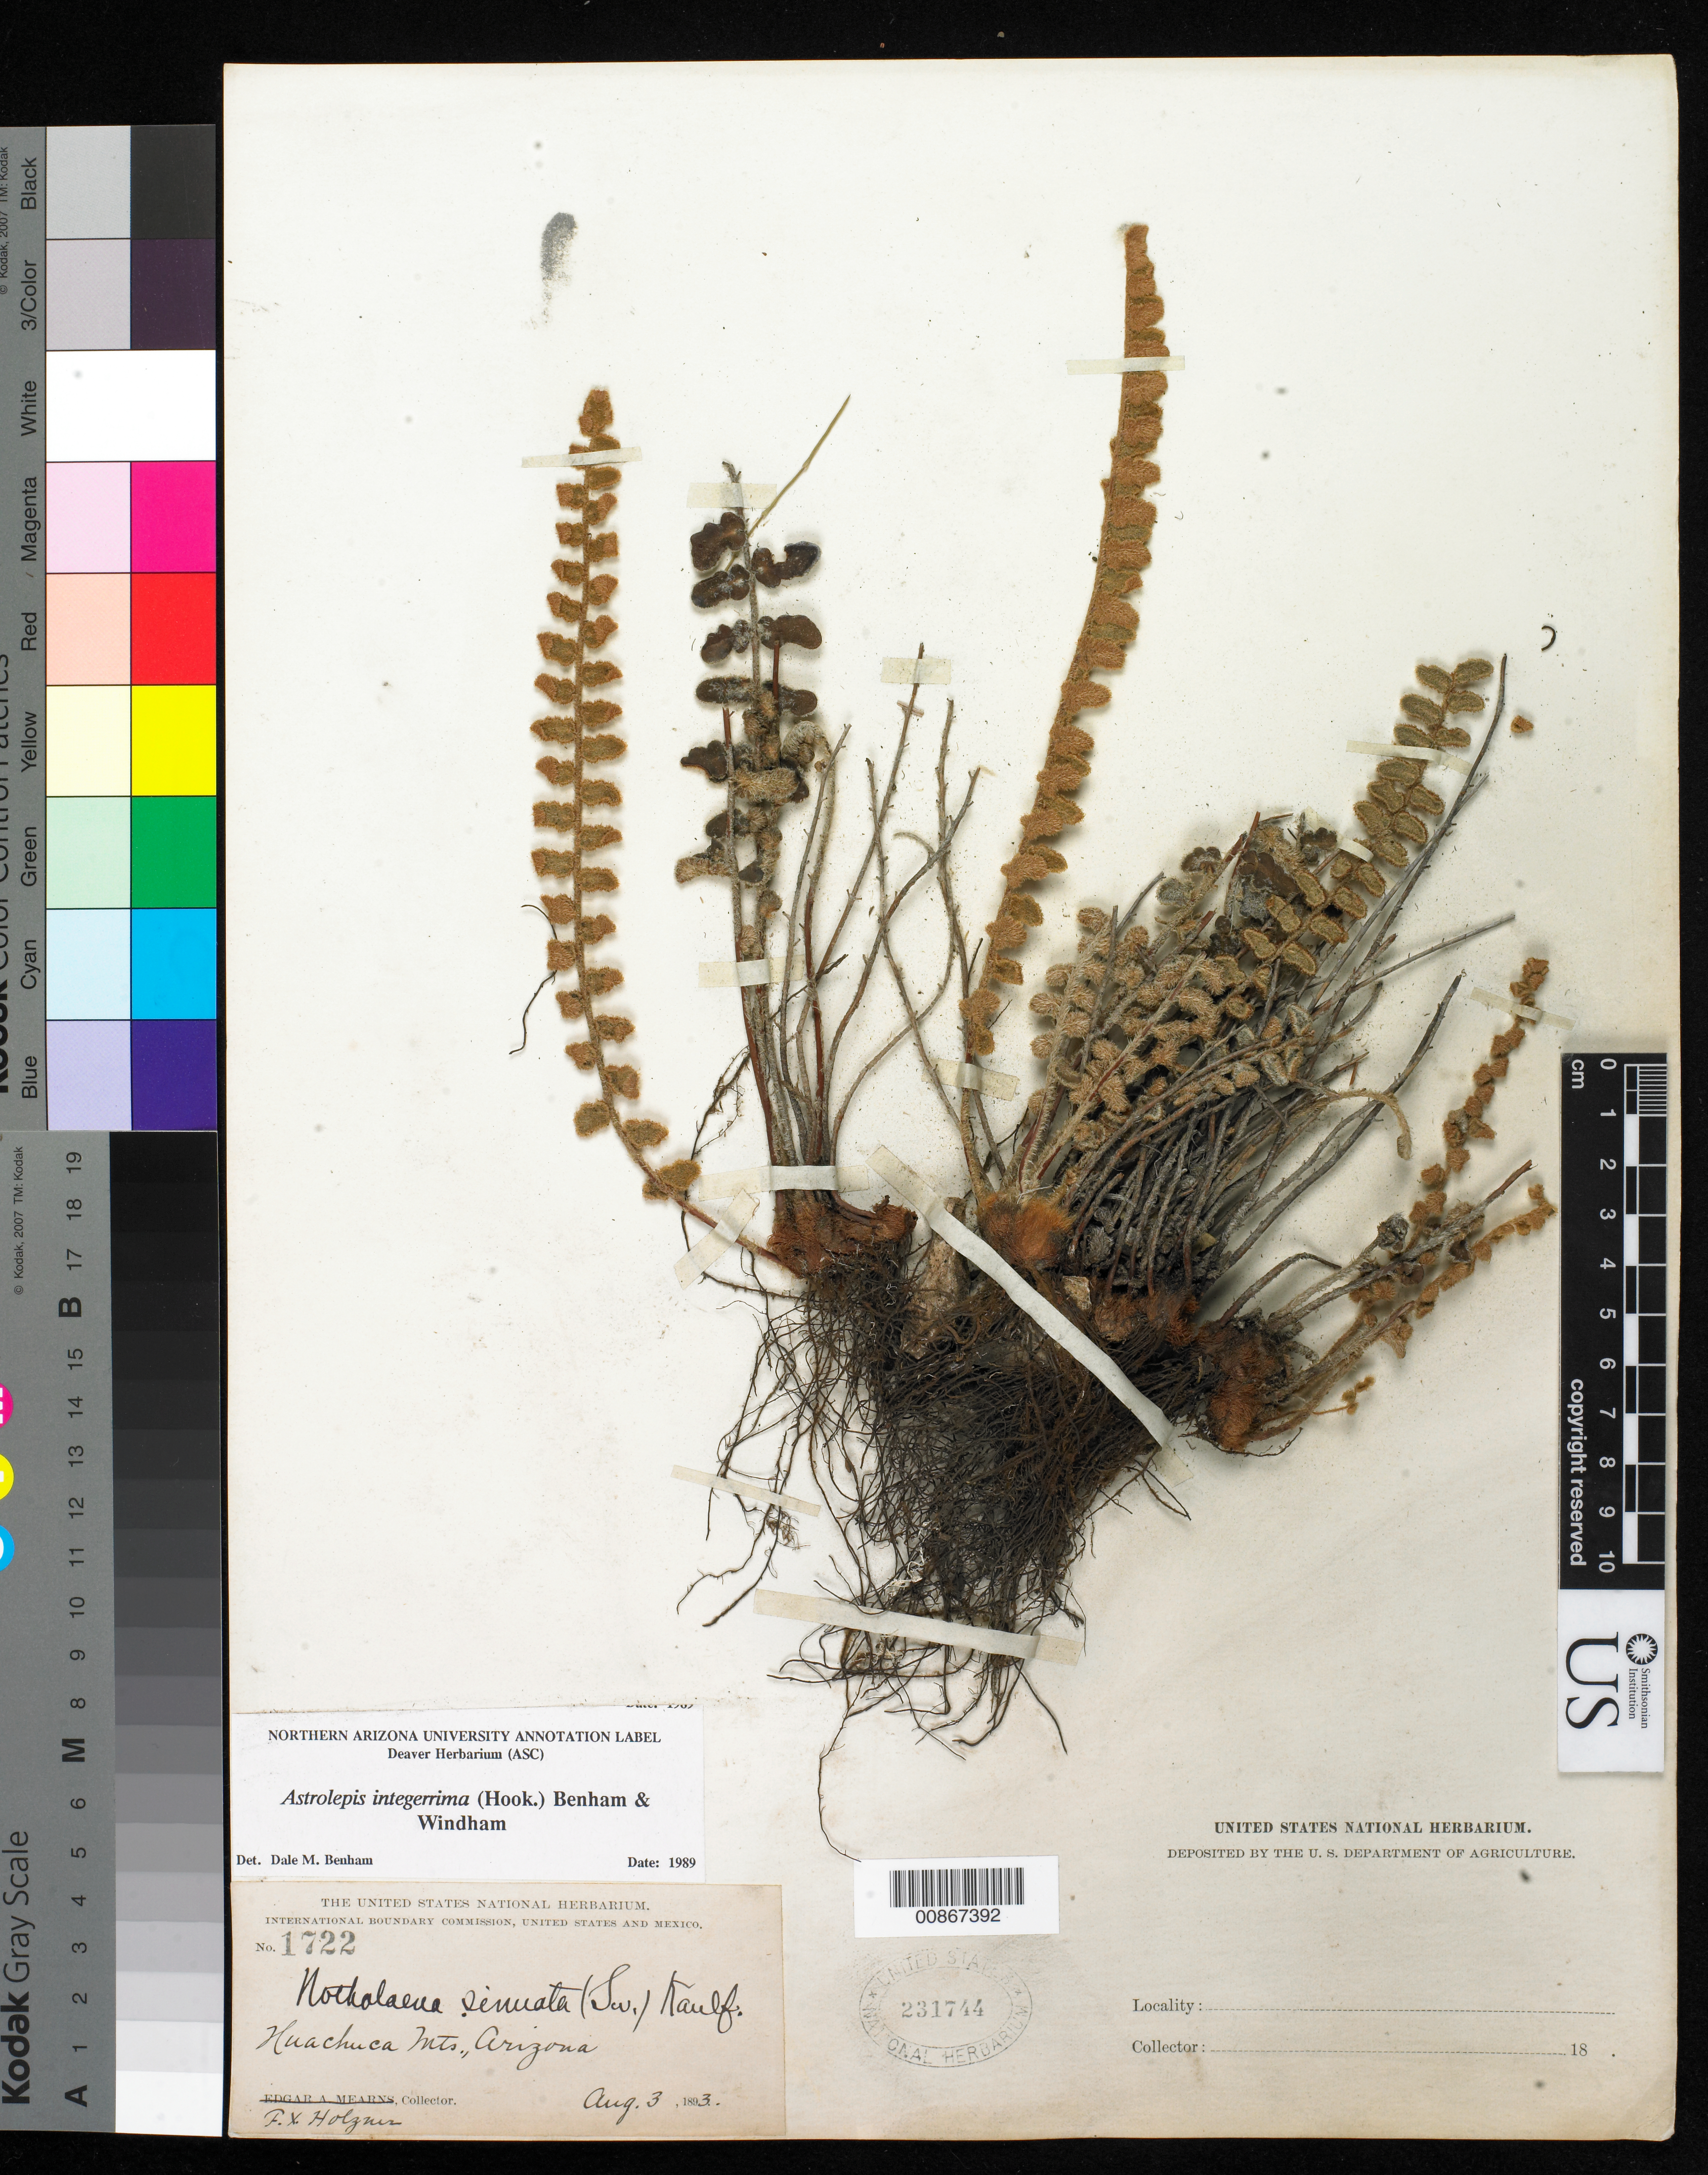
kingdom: Plantae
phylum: Tracheophyta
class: Polypodiopsida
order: Polypodiales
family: Pteridaceae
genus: Astrolepis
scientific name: Astrolepis integerrima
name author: (Hook.) D.M. Benham & Windham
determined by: Benham, D. M.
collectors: F. X. Holzner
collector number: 1722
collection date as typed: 03 Aug 1893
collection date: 1893-08-03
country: United States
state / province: Arizona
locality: Huachuca Mts.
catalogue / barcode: US 231744